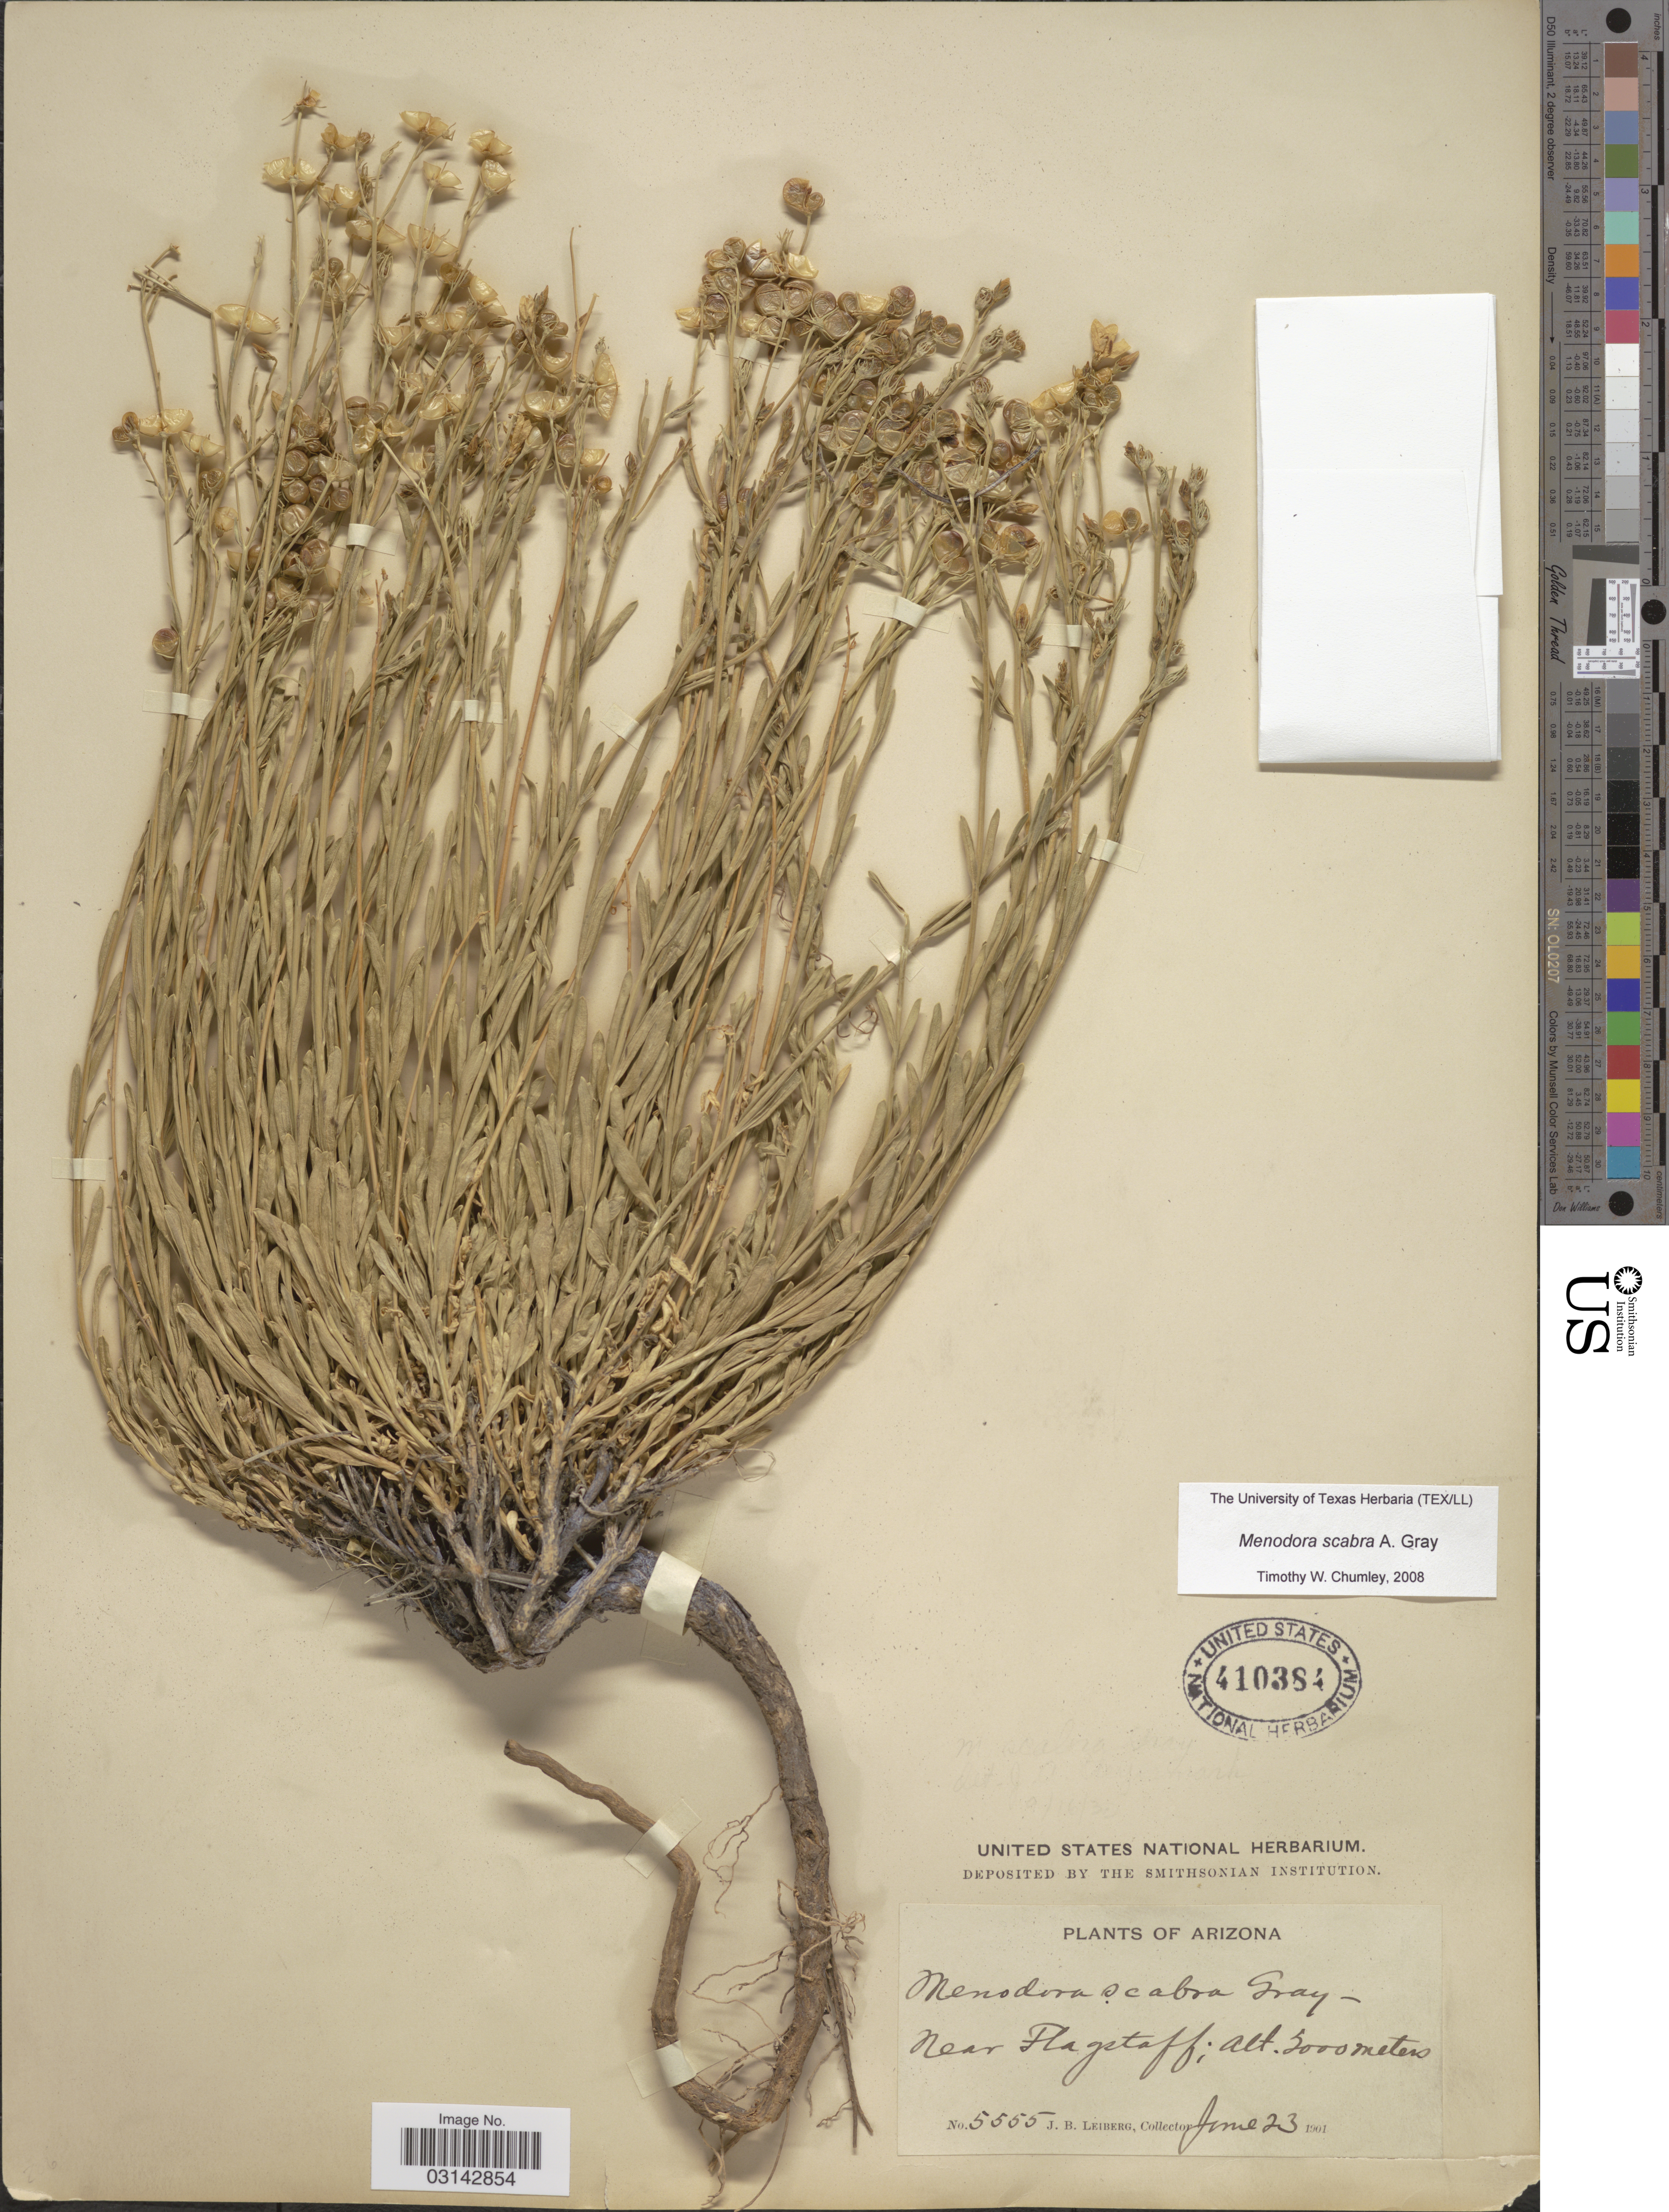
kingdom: Plantae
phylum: Tracheophyta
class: Magnoliopsida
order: Lamiales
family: Oleaceae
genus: Menodora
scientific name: Menodora scabra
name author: A. Gray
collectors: J. B. Leiberg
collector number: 5555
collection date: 1901-06-23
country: United States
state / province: Arizona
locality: Near Flagstaff.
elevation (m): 3000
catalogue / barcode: US 410384